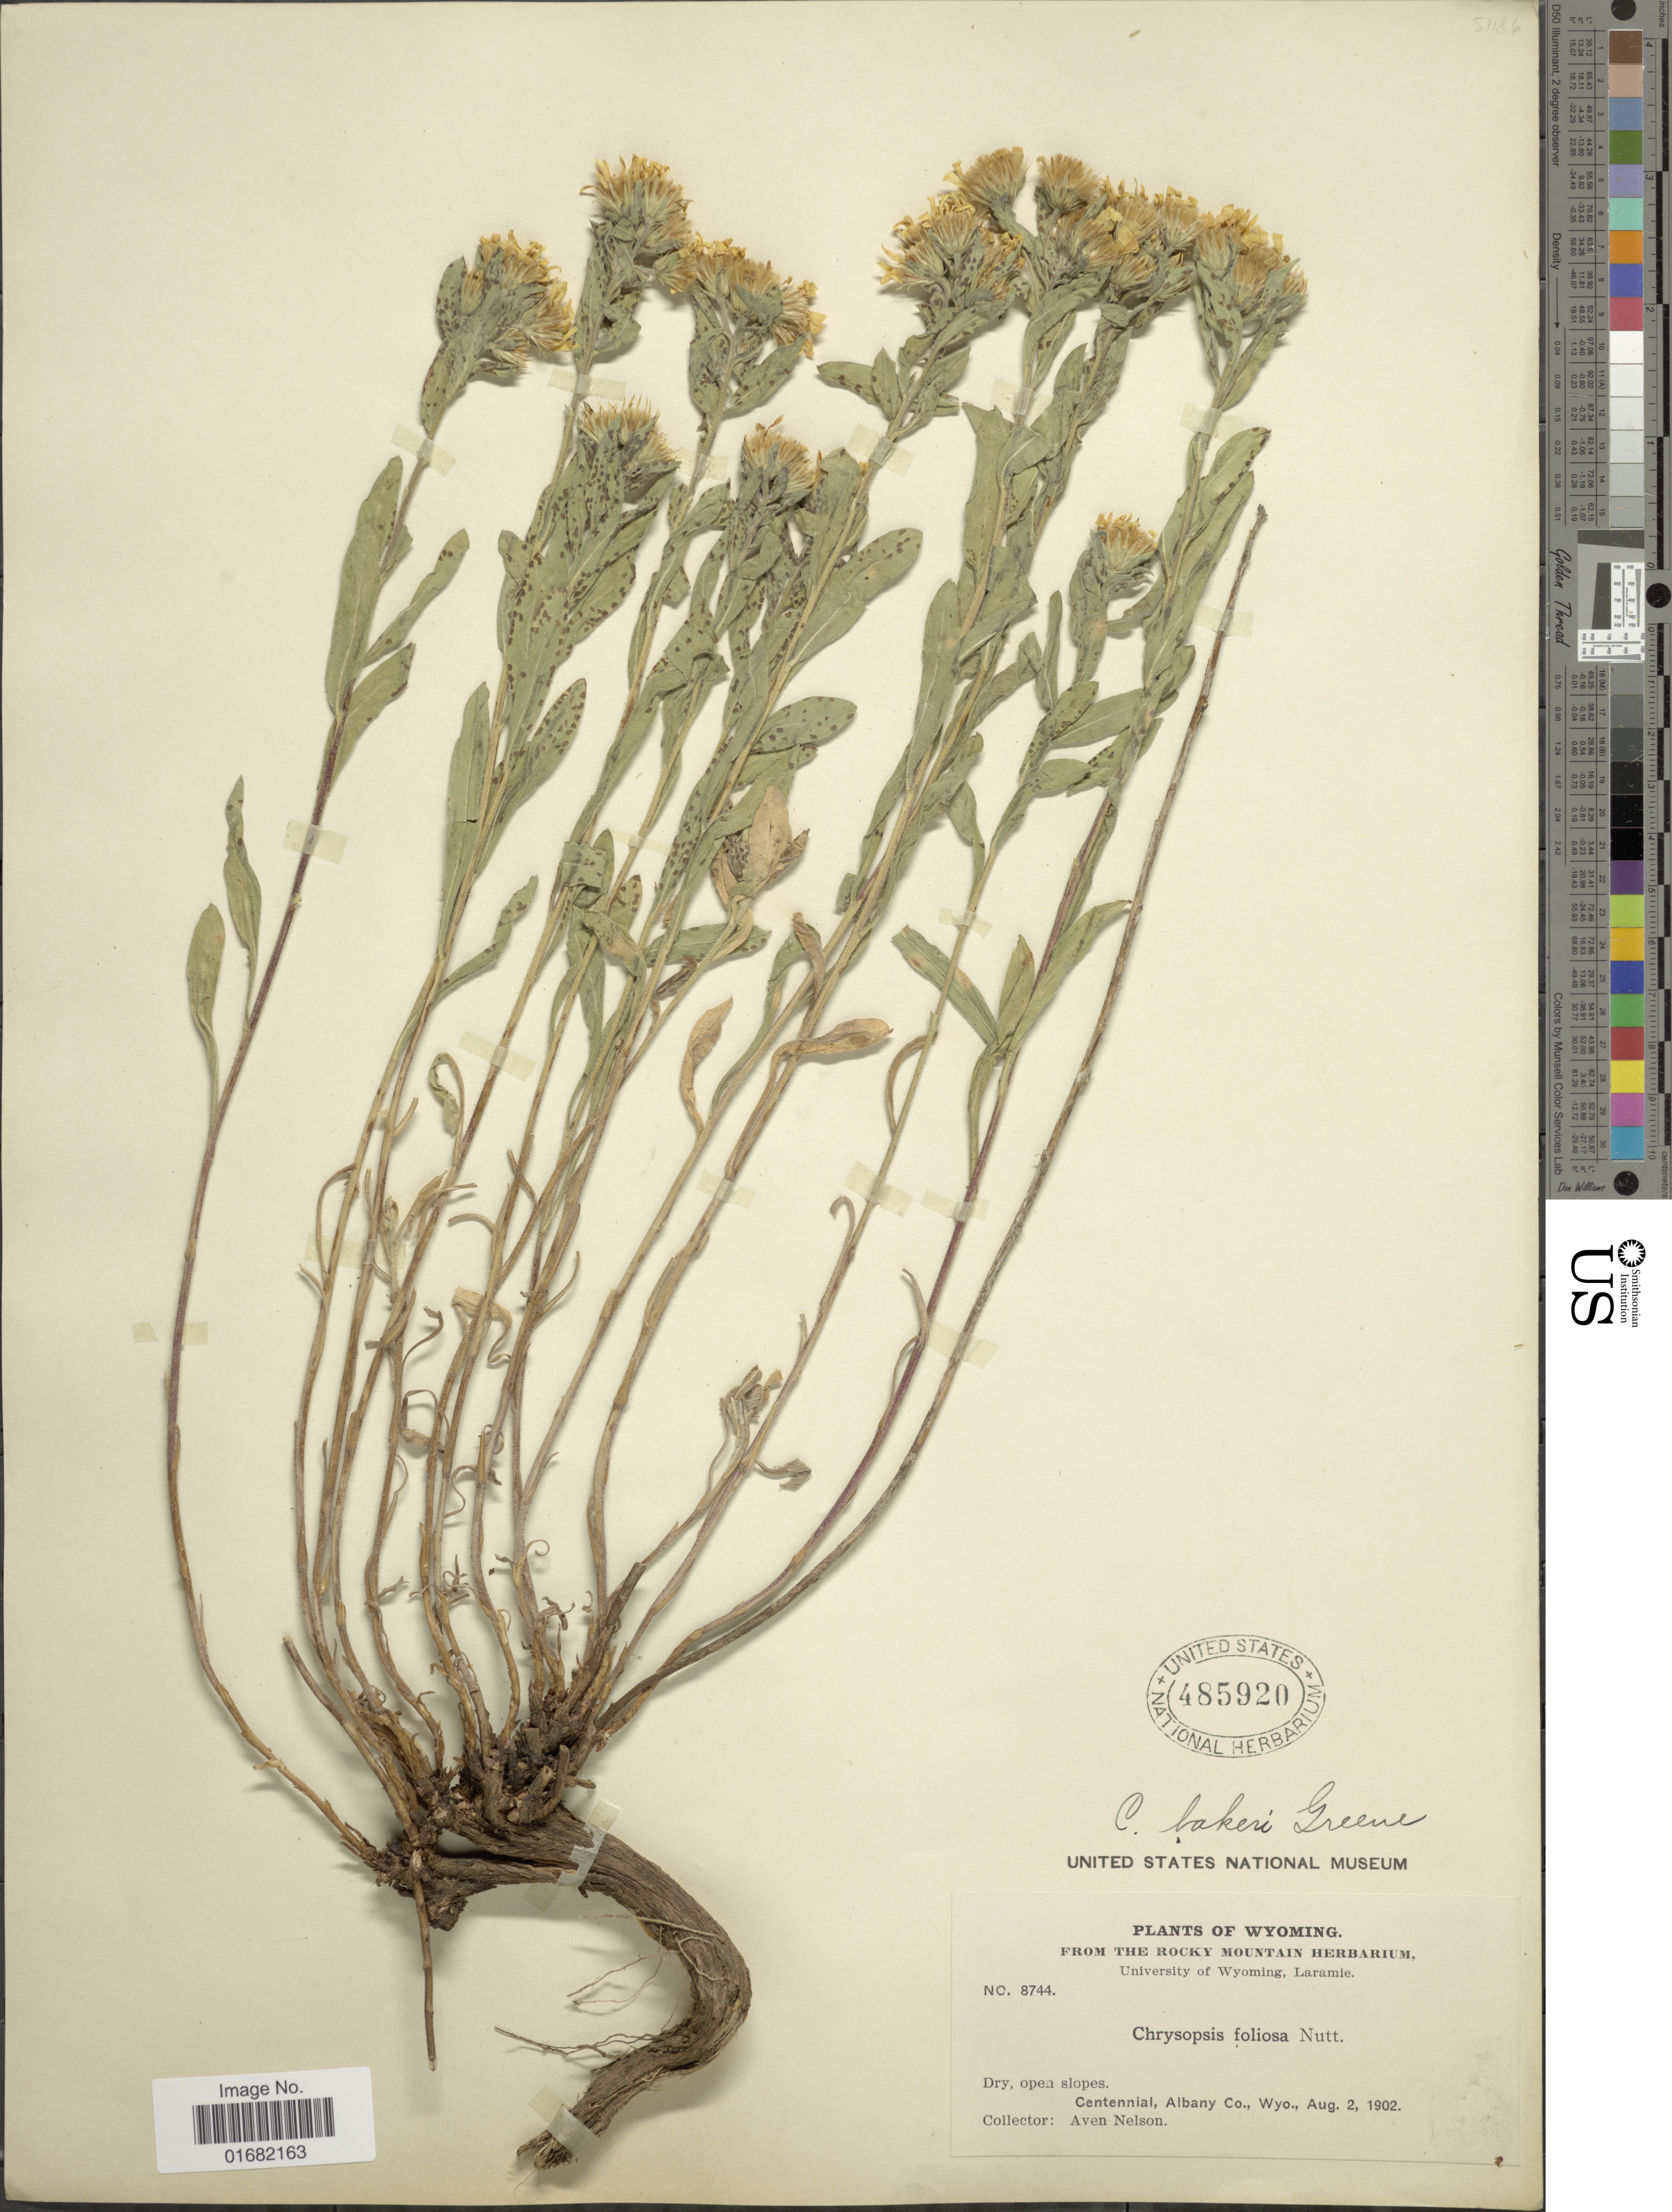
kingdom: Plantae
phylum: Tracheophyta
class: Magnoliopsida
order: Asterales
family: Asteraceae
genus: Heterotheca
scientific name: Heterotheca bakeri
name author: Greene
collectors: A. Nelson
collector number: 8744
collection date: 1902-08-02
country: United States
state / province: Wyoming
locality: Centennial, Albany Co.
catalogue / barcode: US 485920